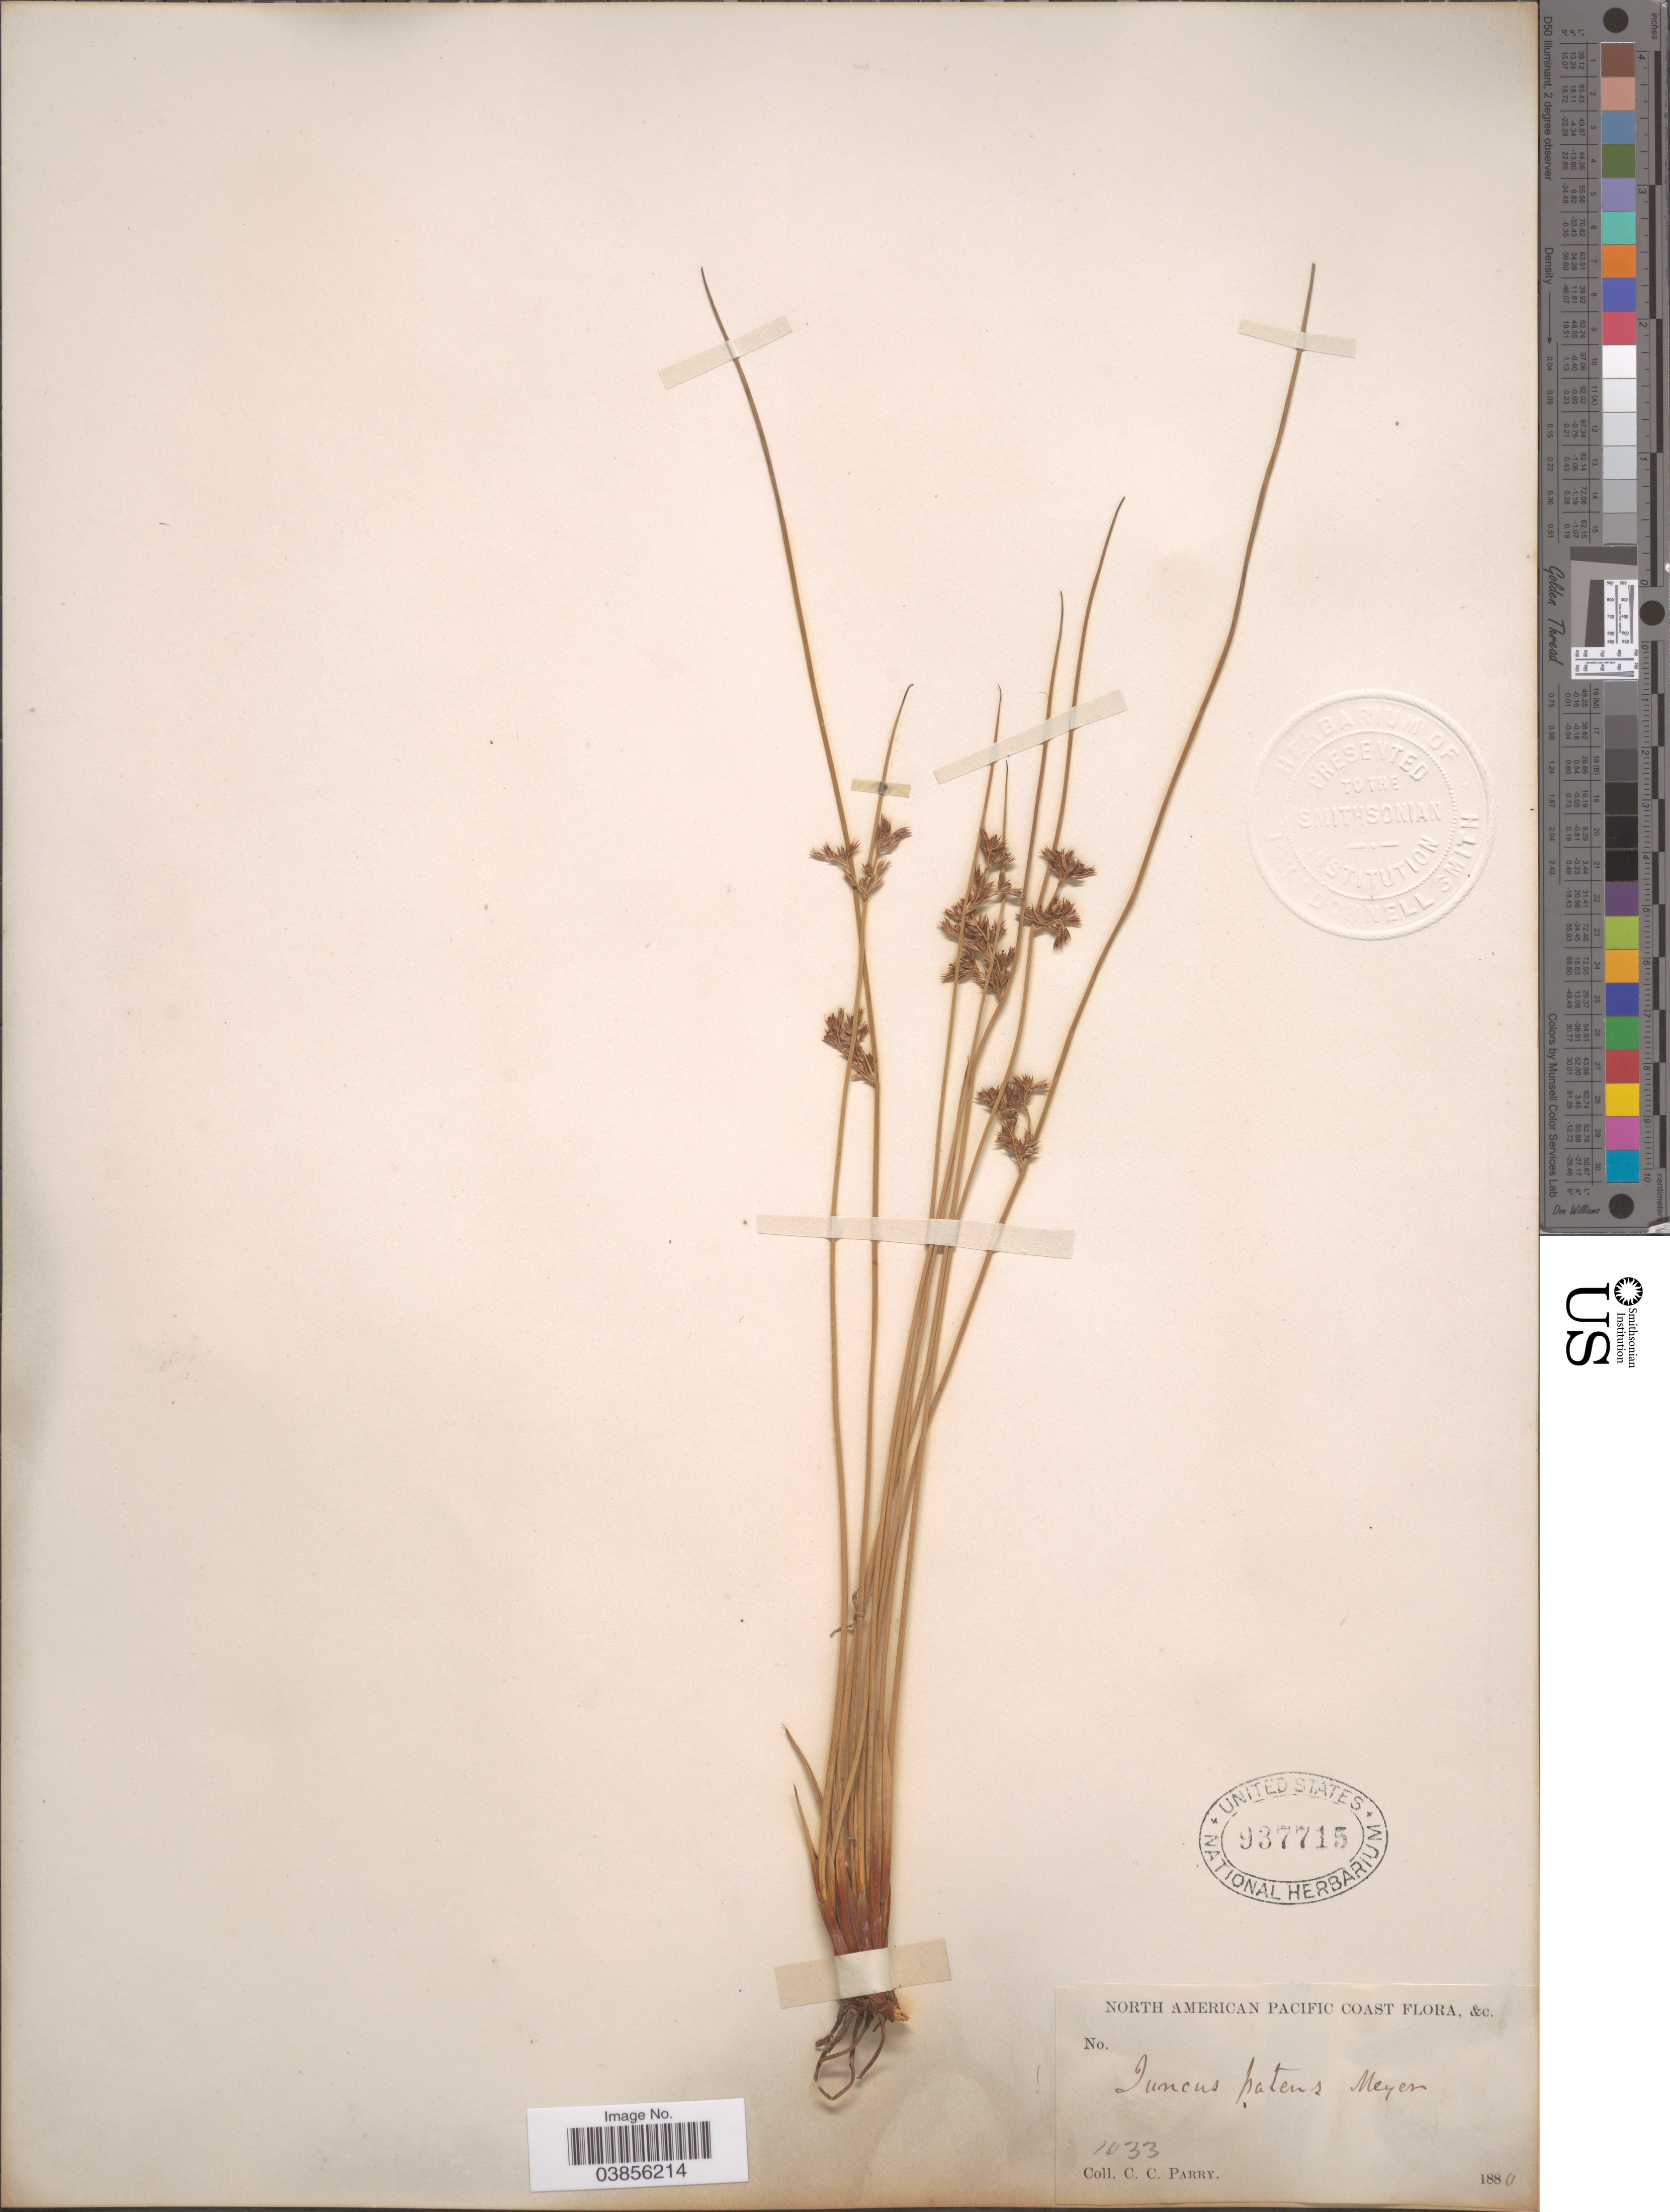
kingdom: Plantae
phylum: Tracheophyta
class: Liliopsida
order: Poales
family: Juncaceae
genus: Juncus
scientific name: Juncus patens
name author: E. Mey.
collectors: C. C. Parry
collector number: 1033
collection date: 1880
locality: North American Pacific Coast.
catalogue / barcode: US 937715